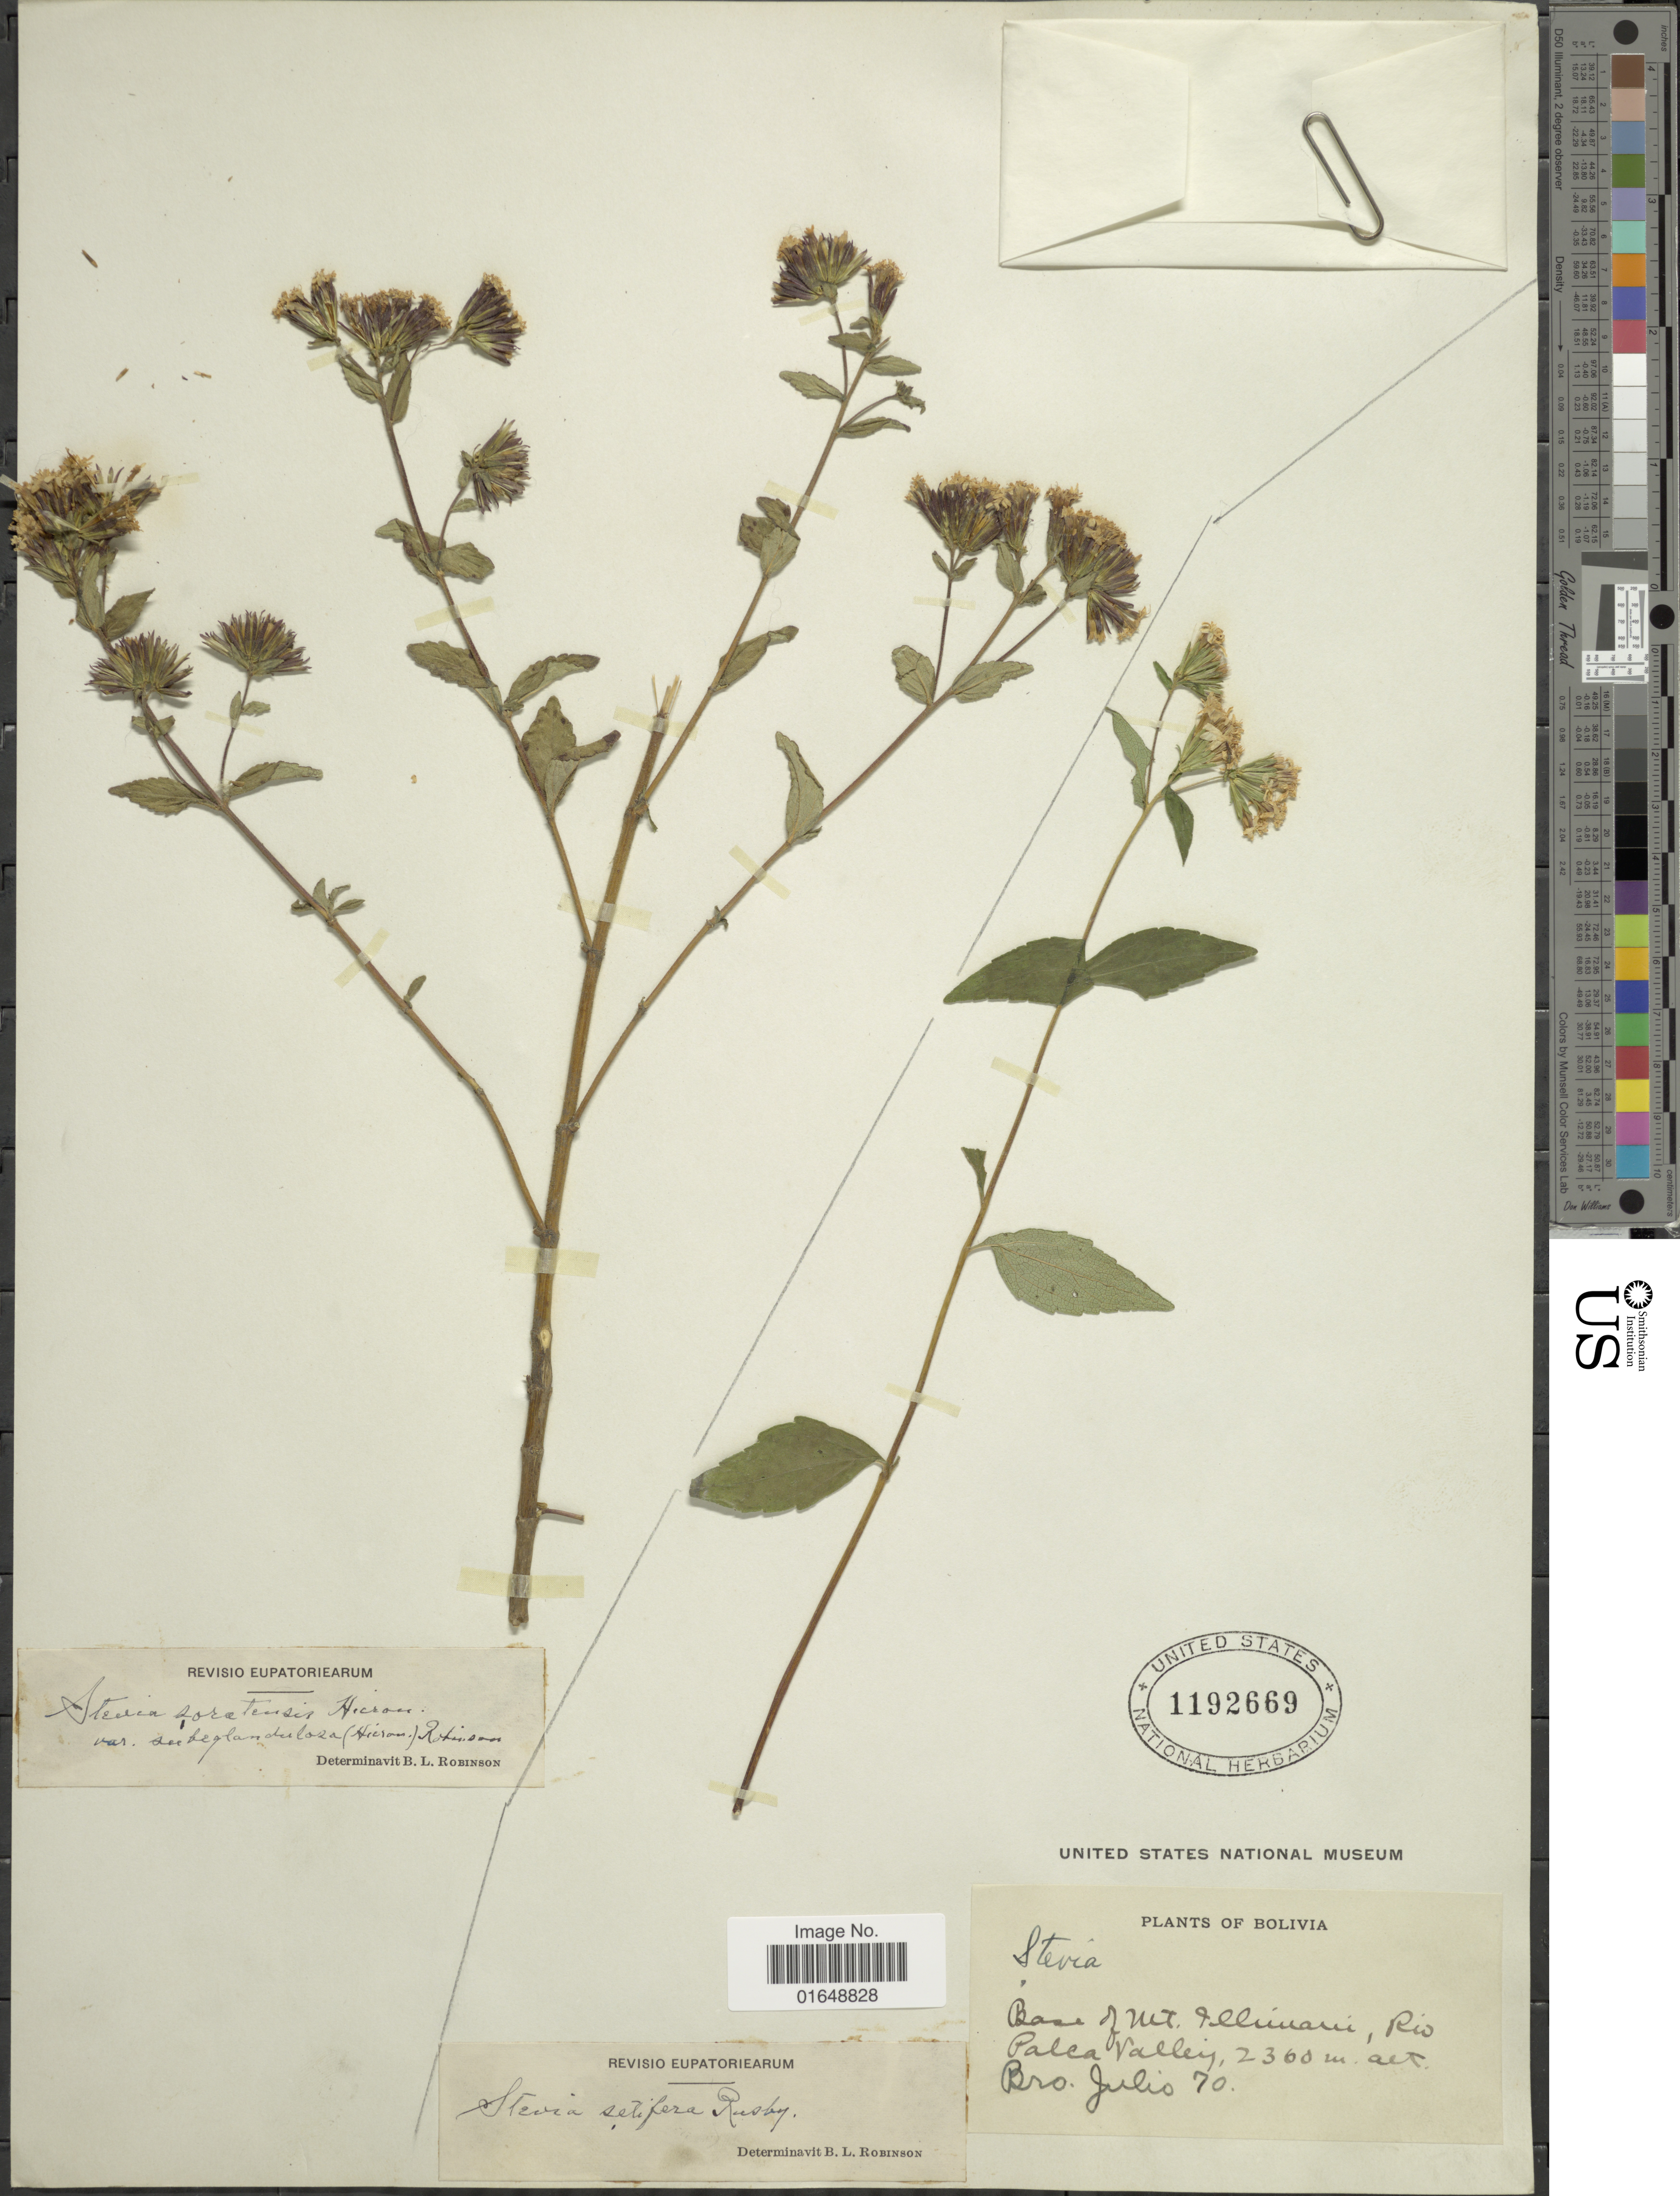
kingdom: Plantae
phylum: Tracheophyta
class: Magnoliopsida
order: Asterales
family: Asteraceae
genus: Stevia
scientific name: Stevia setifera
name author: Rusby ex B.L. Rob.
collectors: Bro. Julio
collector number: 70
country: Bolivia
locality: Base of Illimani, Rio Palca Valley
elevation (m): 2360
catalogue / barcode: US 1192669